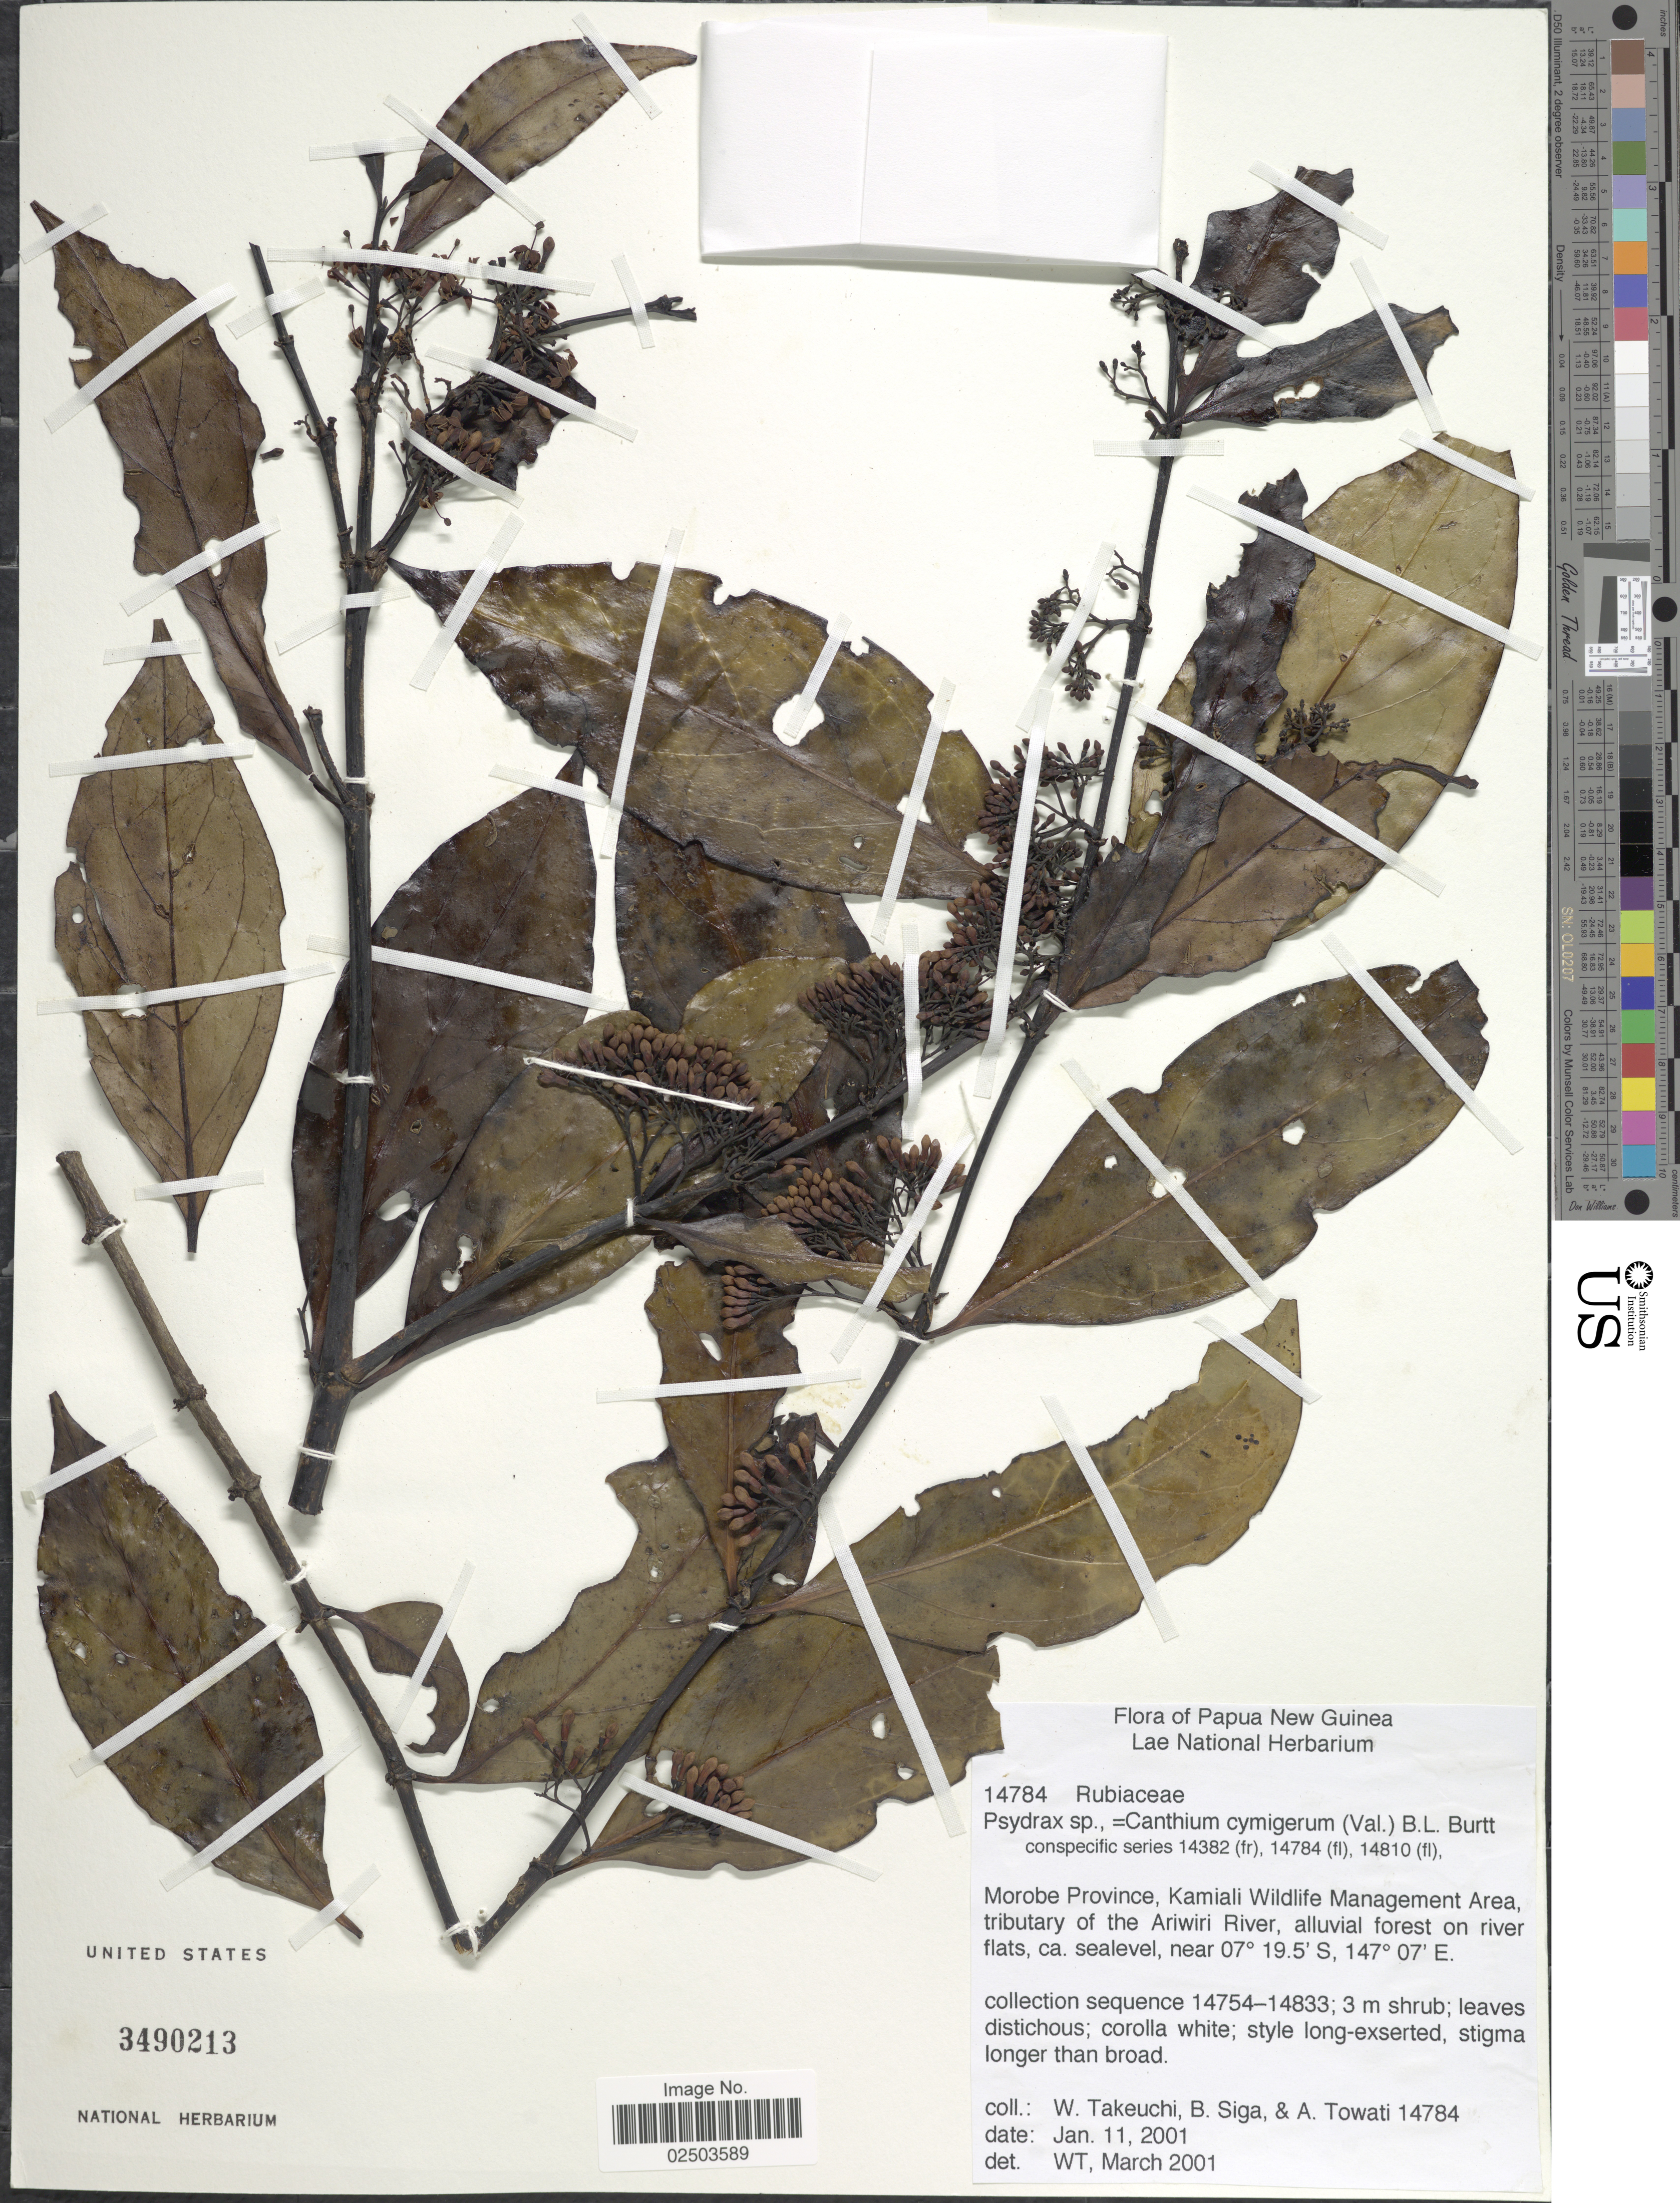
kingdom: Plantae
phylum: Tracheophyta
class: Magnoliopsida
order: Gentianales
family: Rubiaceae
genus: Psydrax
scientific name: Psydrax cymigera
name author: (Valeton) S. T. Reynolds & R.J.F. Hend.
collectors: W. Takeuchi, B. Siga & A. Towati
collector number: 14784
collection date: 2001-01-11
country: Papua New Guinea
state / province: Morobe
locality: Kamiali Wildlife Management Area, tributary of the Ariwiri River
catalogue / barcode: US 3490213